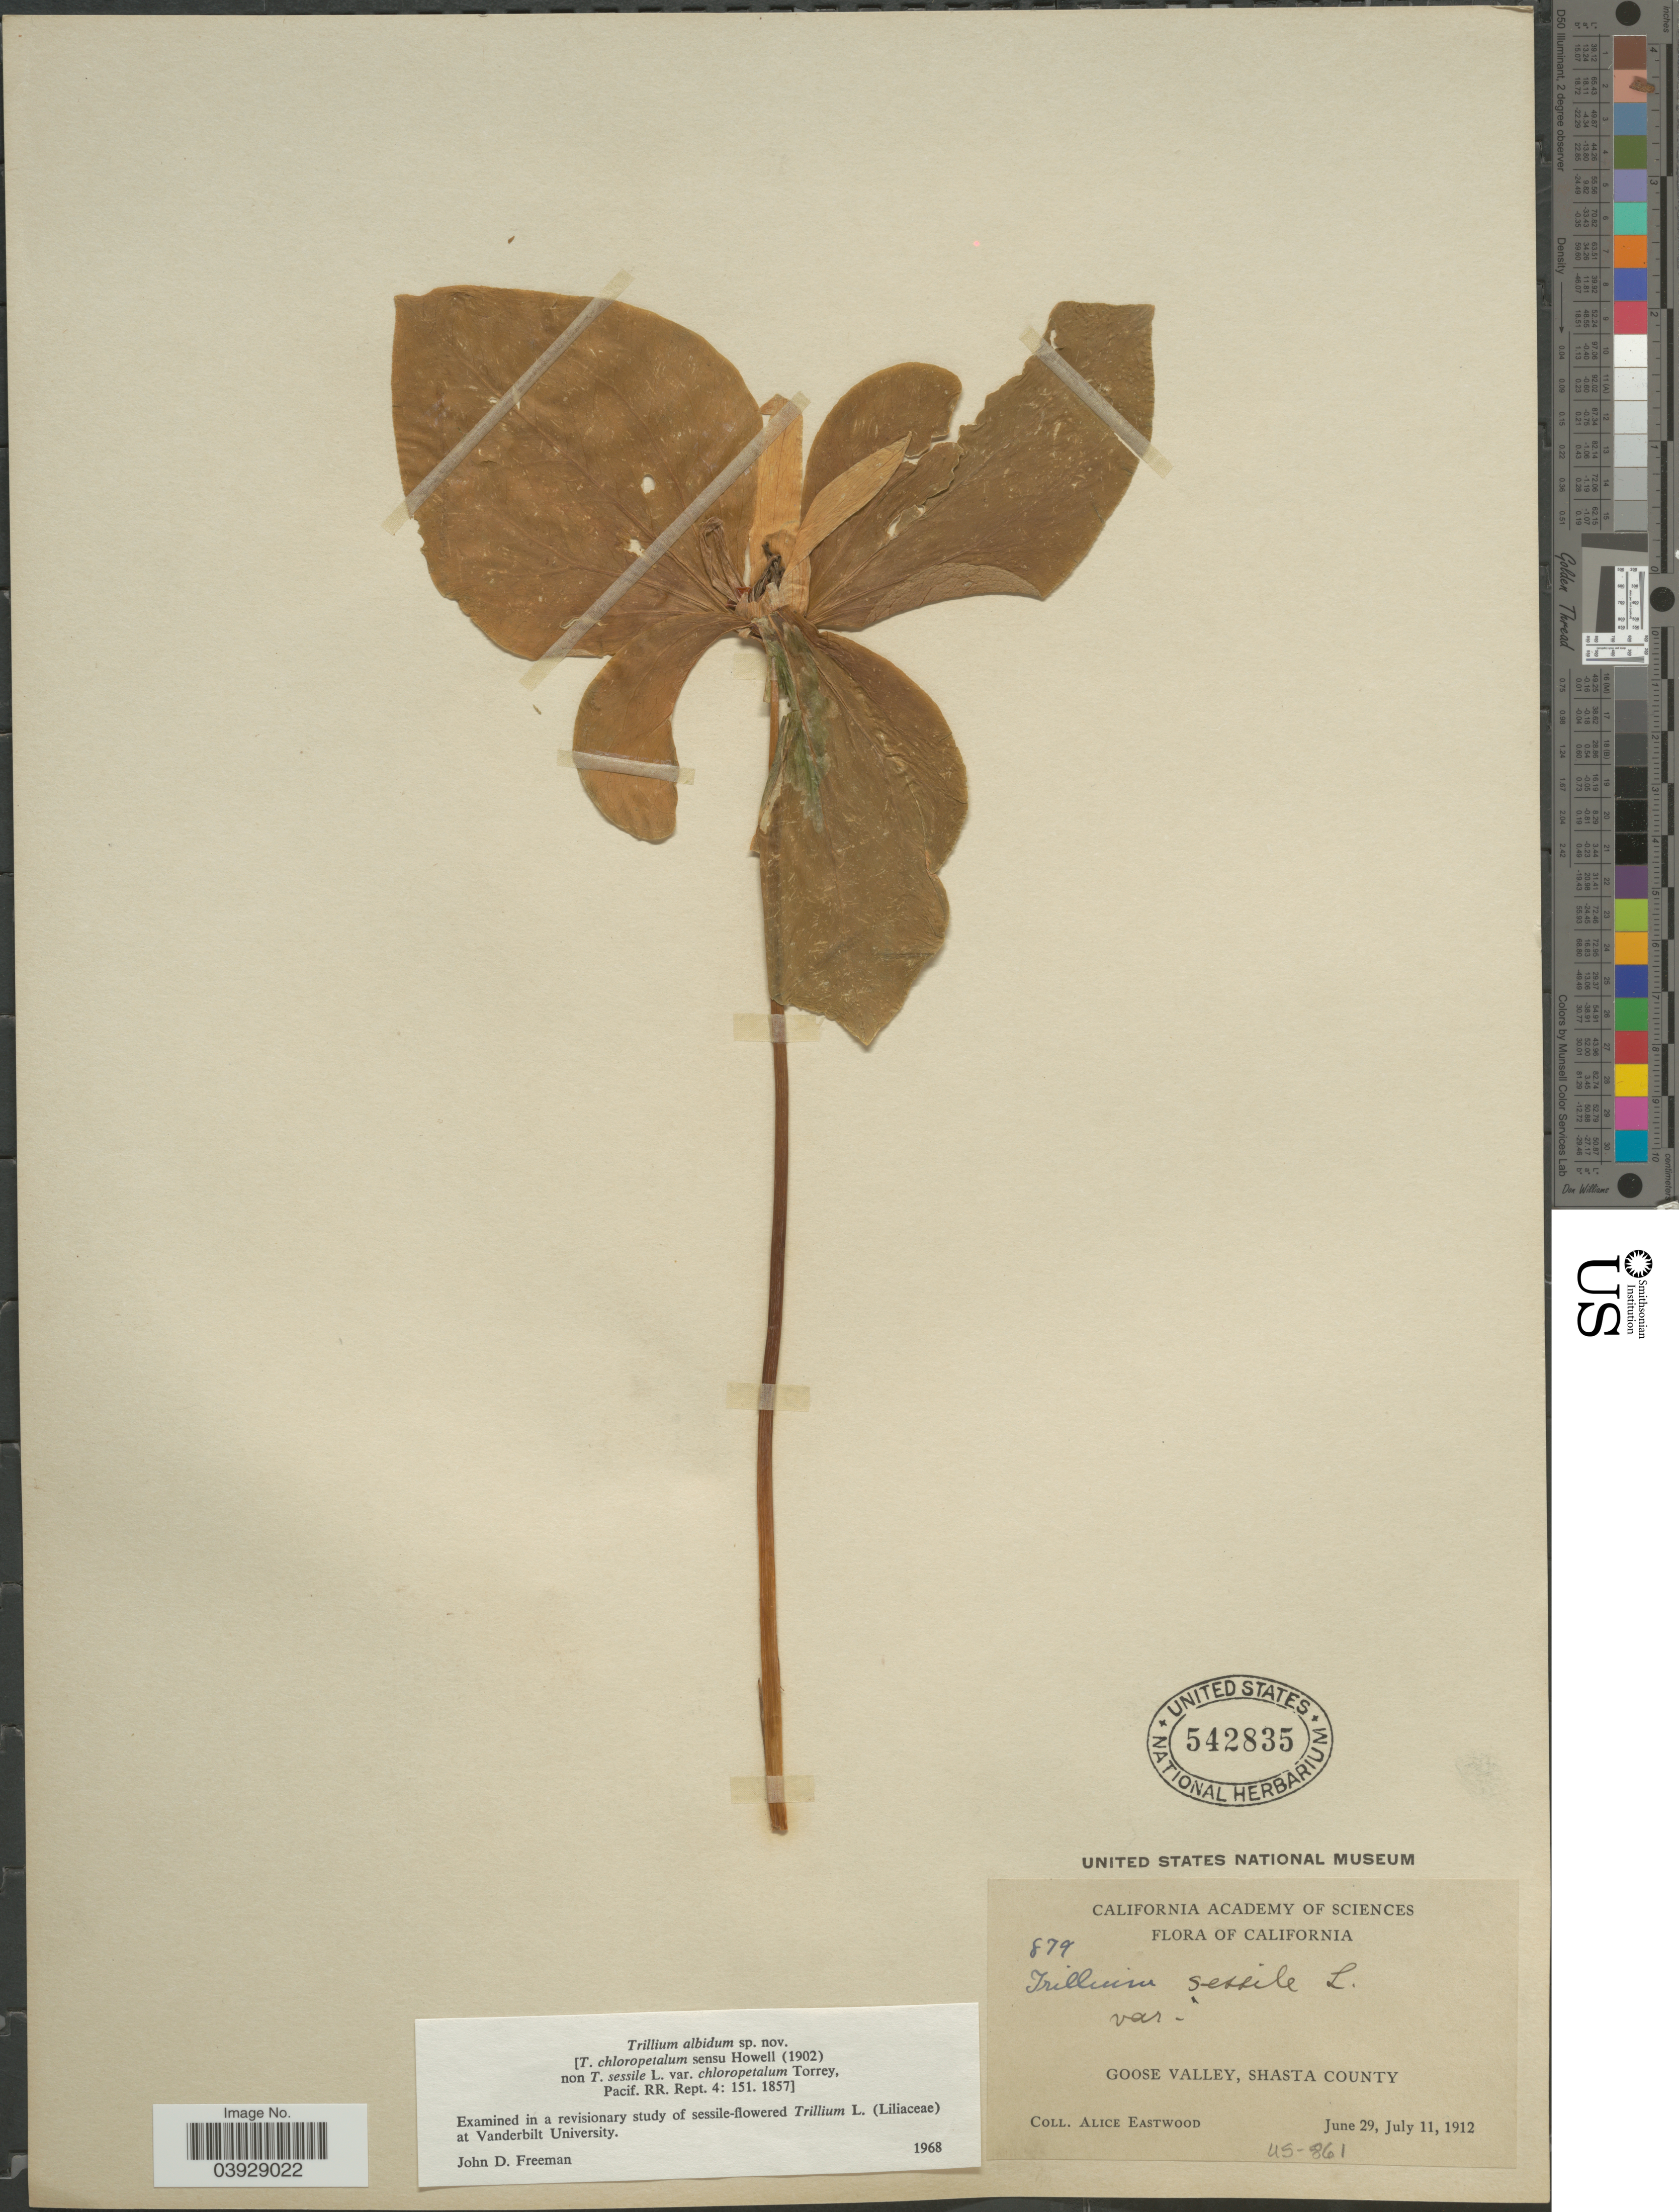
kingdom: Plantae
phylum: Tracheophyta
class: Liliopsida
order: Liliales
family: Melanthiaceae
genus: Trillium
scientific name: Trillium albidum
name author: J. D. Freeman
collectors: A. Eastwood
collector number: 879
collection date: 1912-06-29/1912-07-11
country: United States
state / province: California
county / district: Shasta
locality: Goose Valley, Shasta County.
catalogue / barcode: US 542835